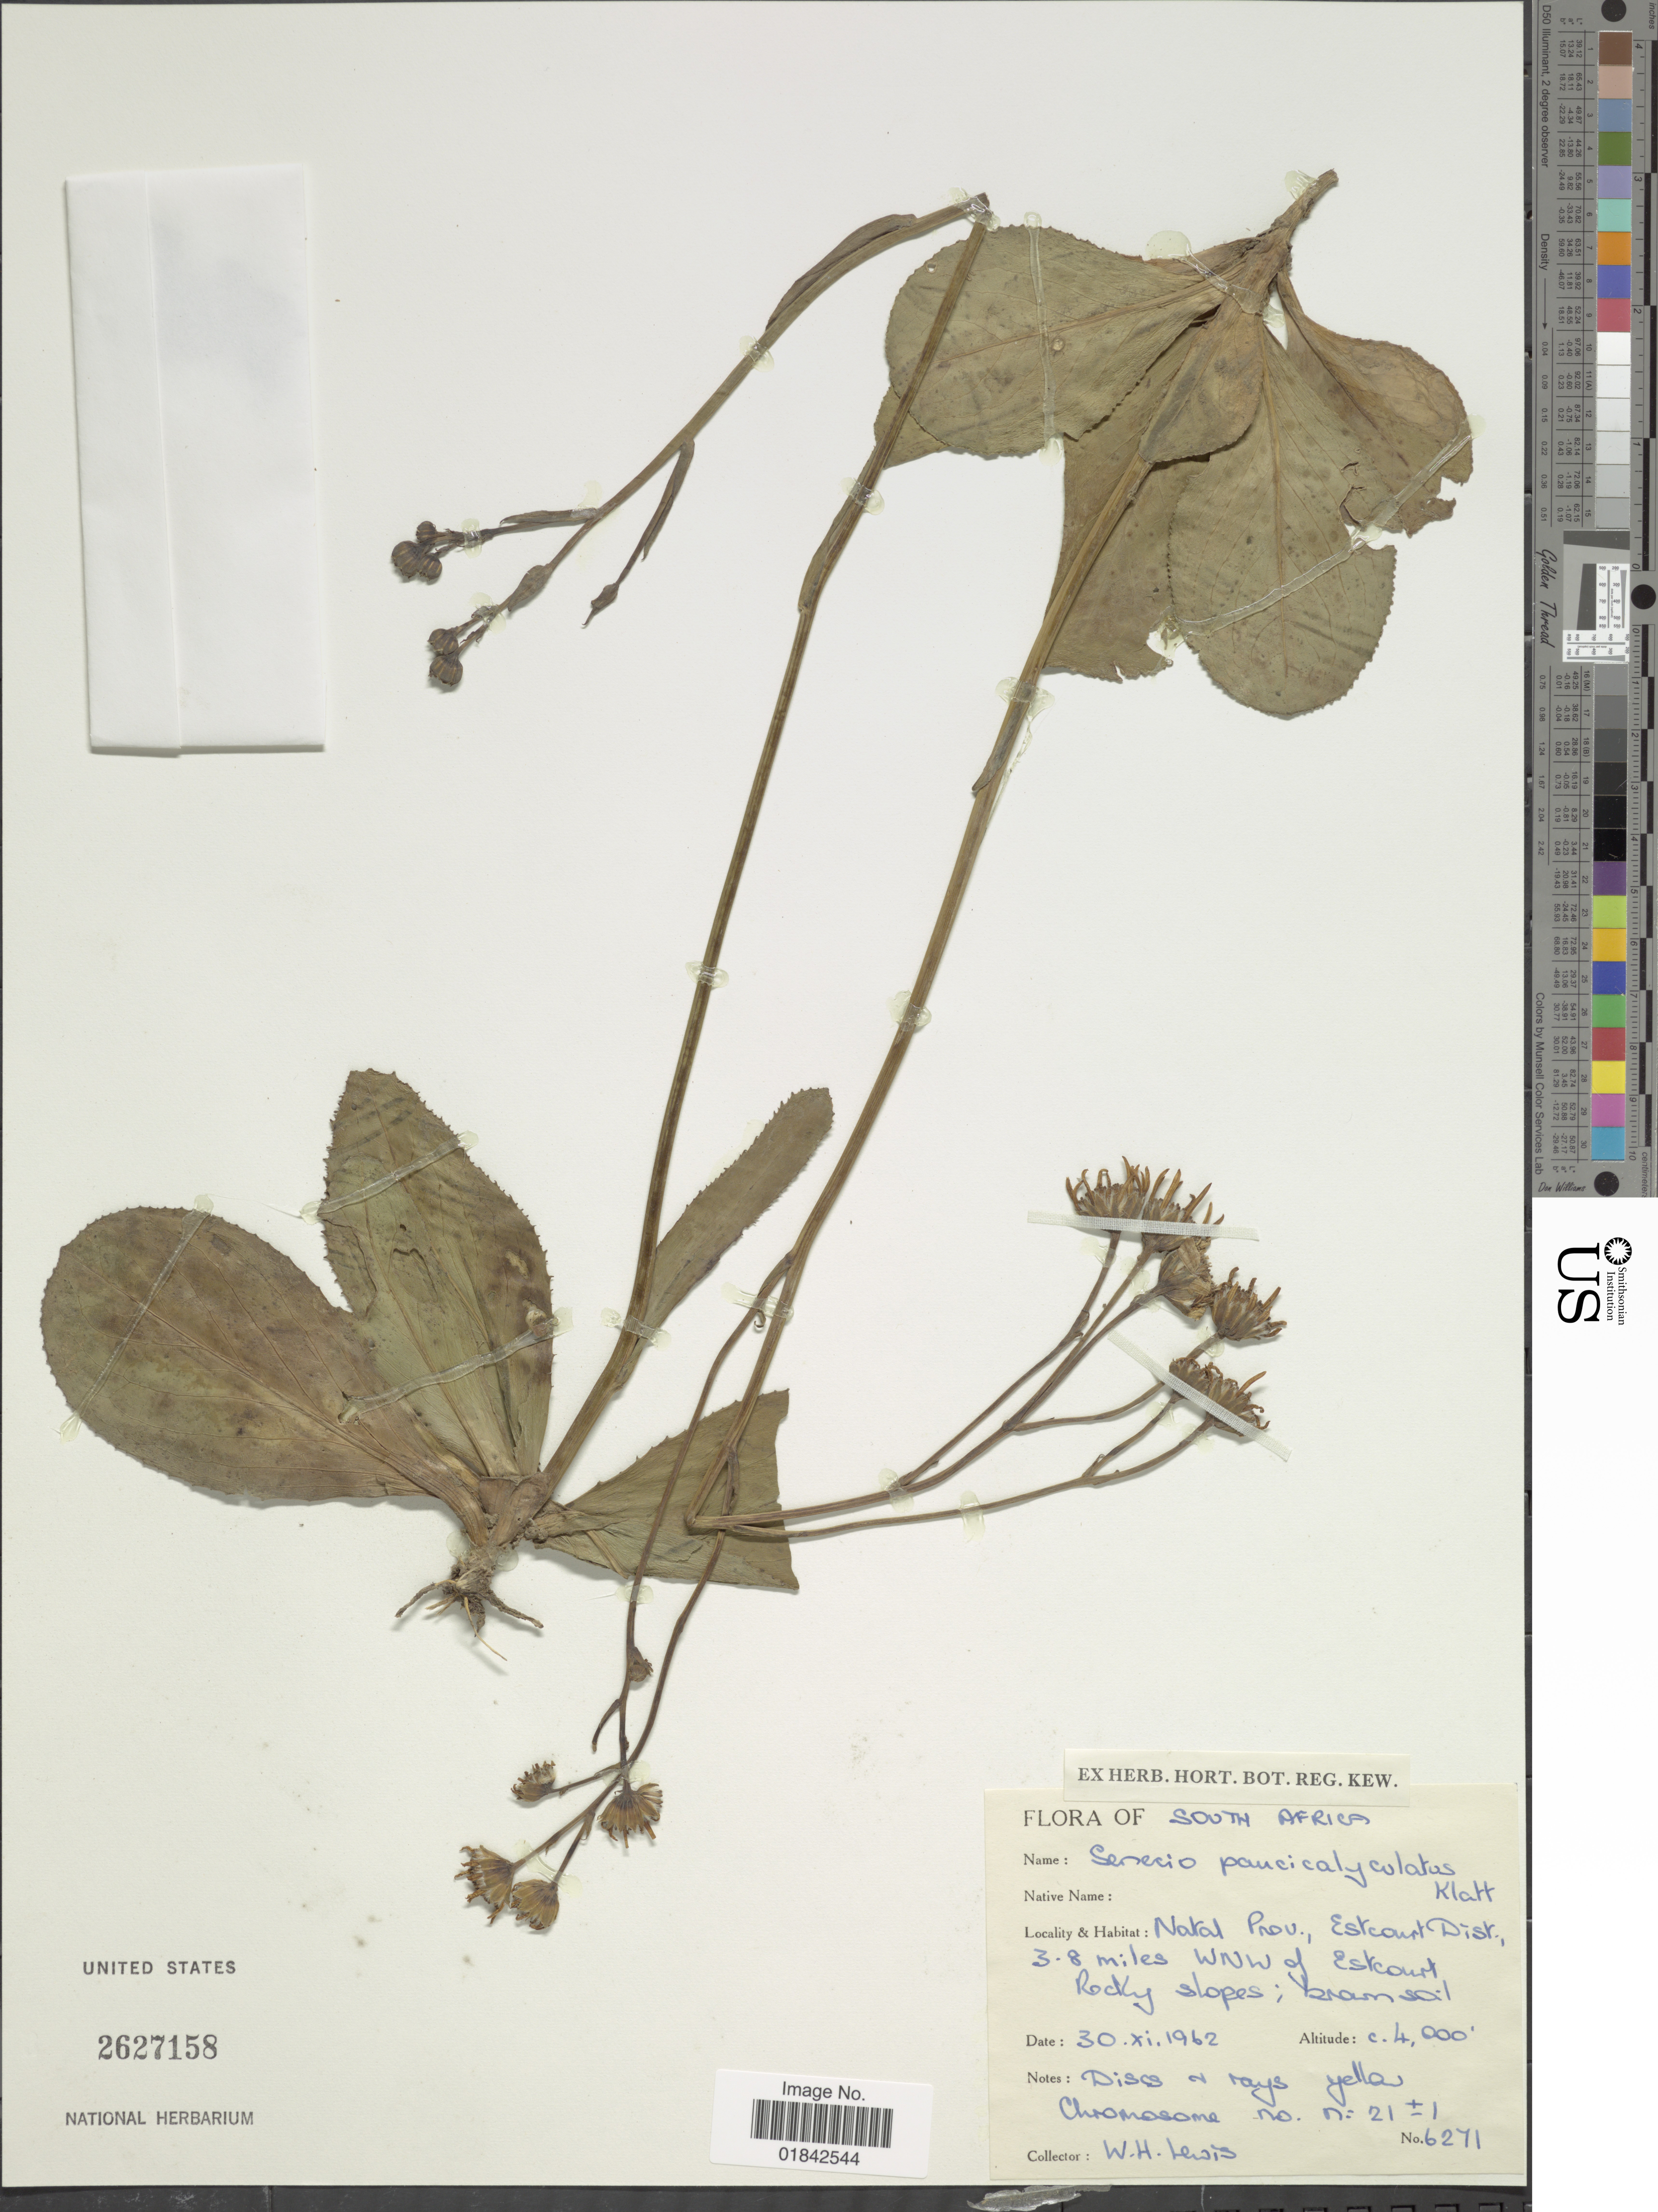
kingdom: Plantae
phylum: Tracheophyta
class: Magnoliopsida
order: Asterales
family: Asteraceae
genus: Senecio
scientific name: Senecio paucicalyculatis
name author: Klatt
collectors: W. H. Lewis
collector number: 6271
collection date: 1962-11-30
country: South Africa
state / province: KwaZulu-Natal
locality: Natal Prov., Estcourt Dist., 3.8 miles WNW of Estcourt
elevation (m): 1219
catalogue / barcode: US 2677158